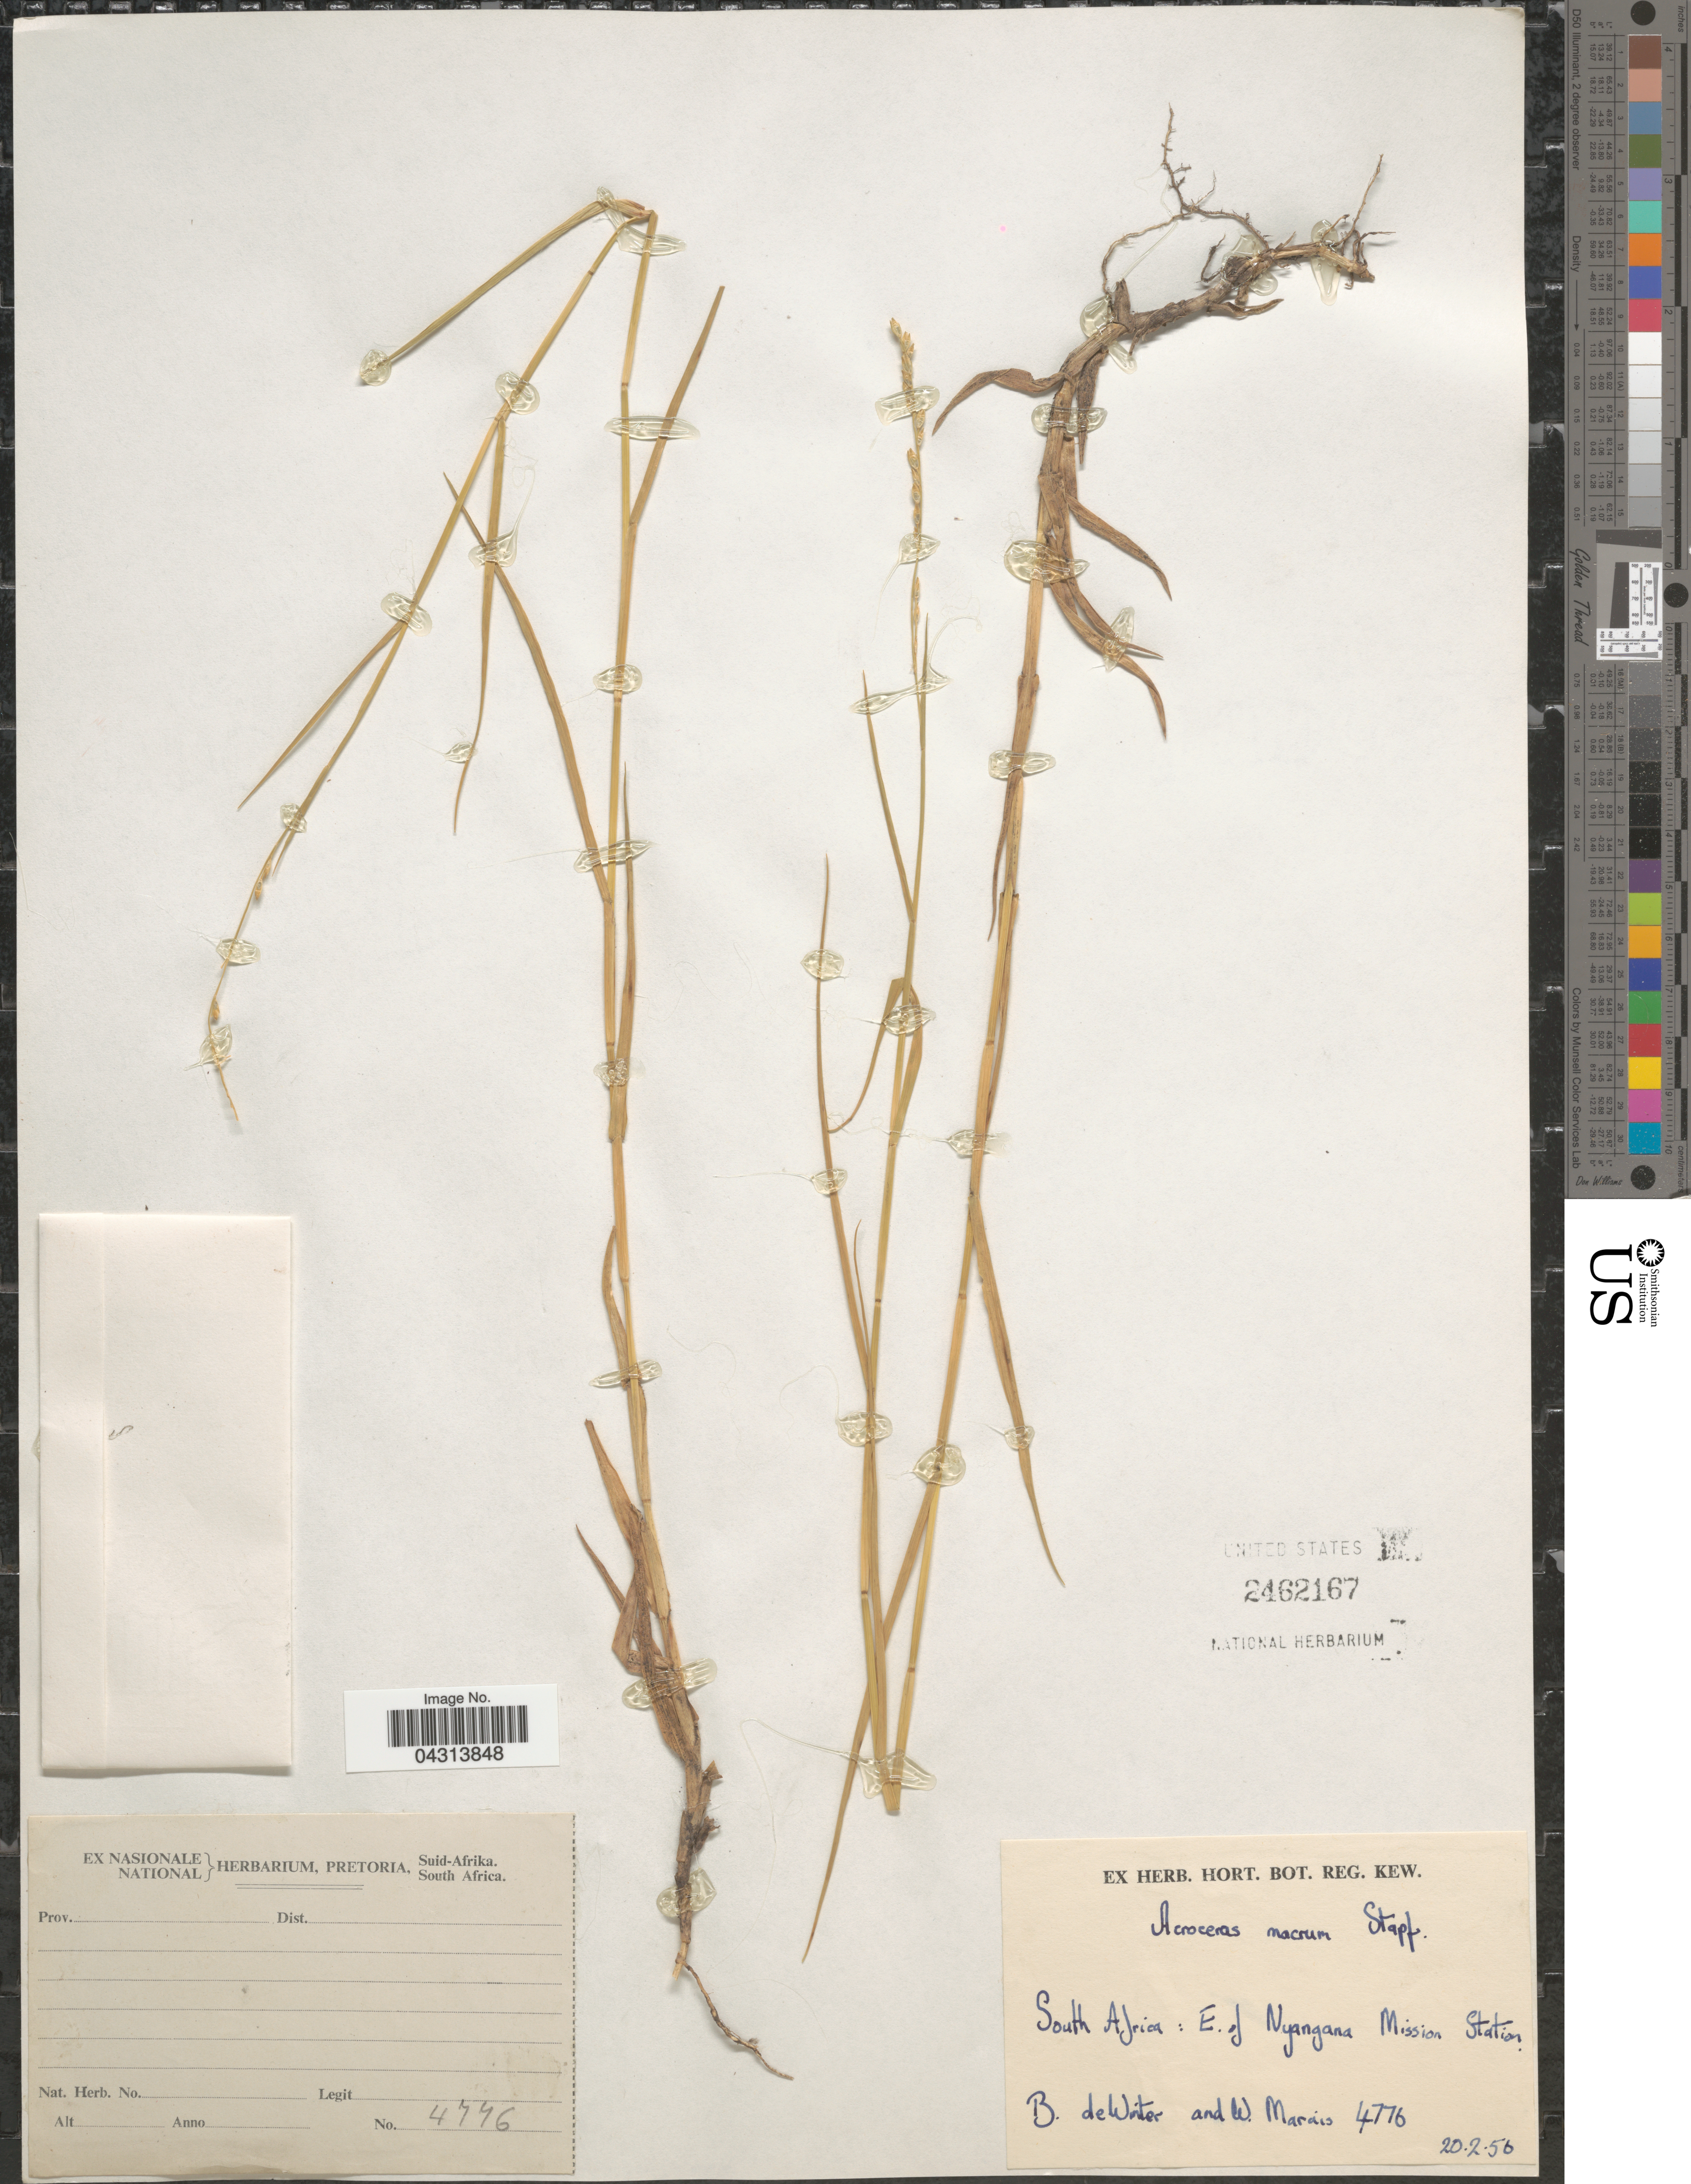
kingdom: Plantae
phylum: Tracheophyta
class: Liliopsida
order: Poales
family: Poaceae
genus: Acroceras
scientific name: Acroceras macrum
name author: Stapf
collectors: B. de Winter & W. Marais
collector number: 4776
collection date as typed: Transcribed d/m/y: 20/2/56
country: South Africa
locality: E. of Nyangana Mission Station.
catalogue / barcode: US 2462167